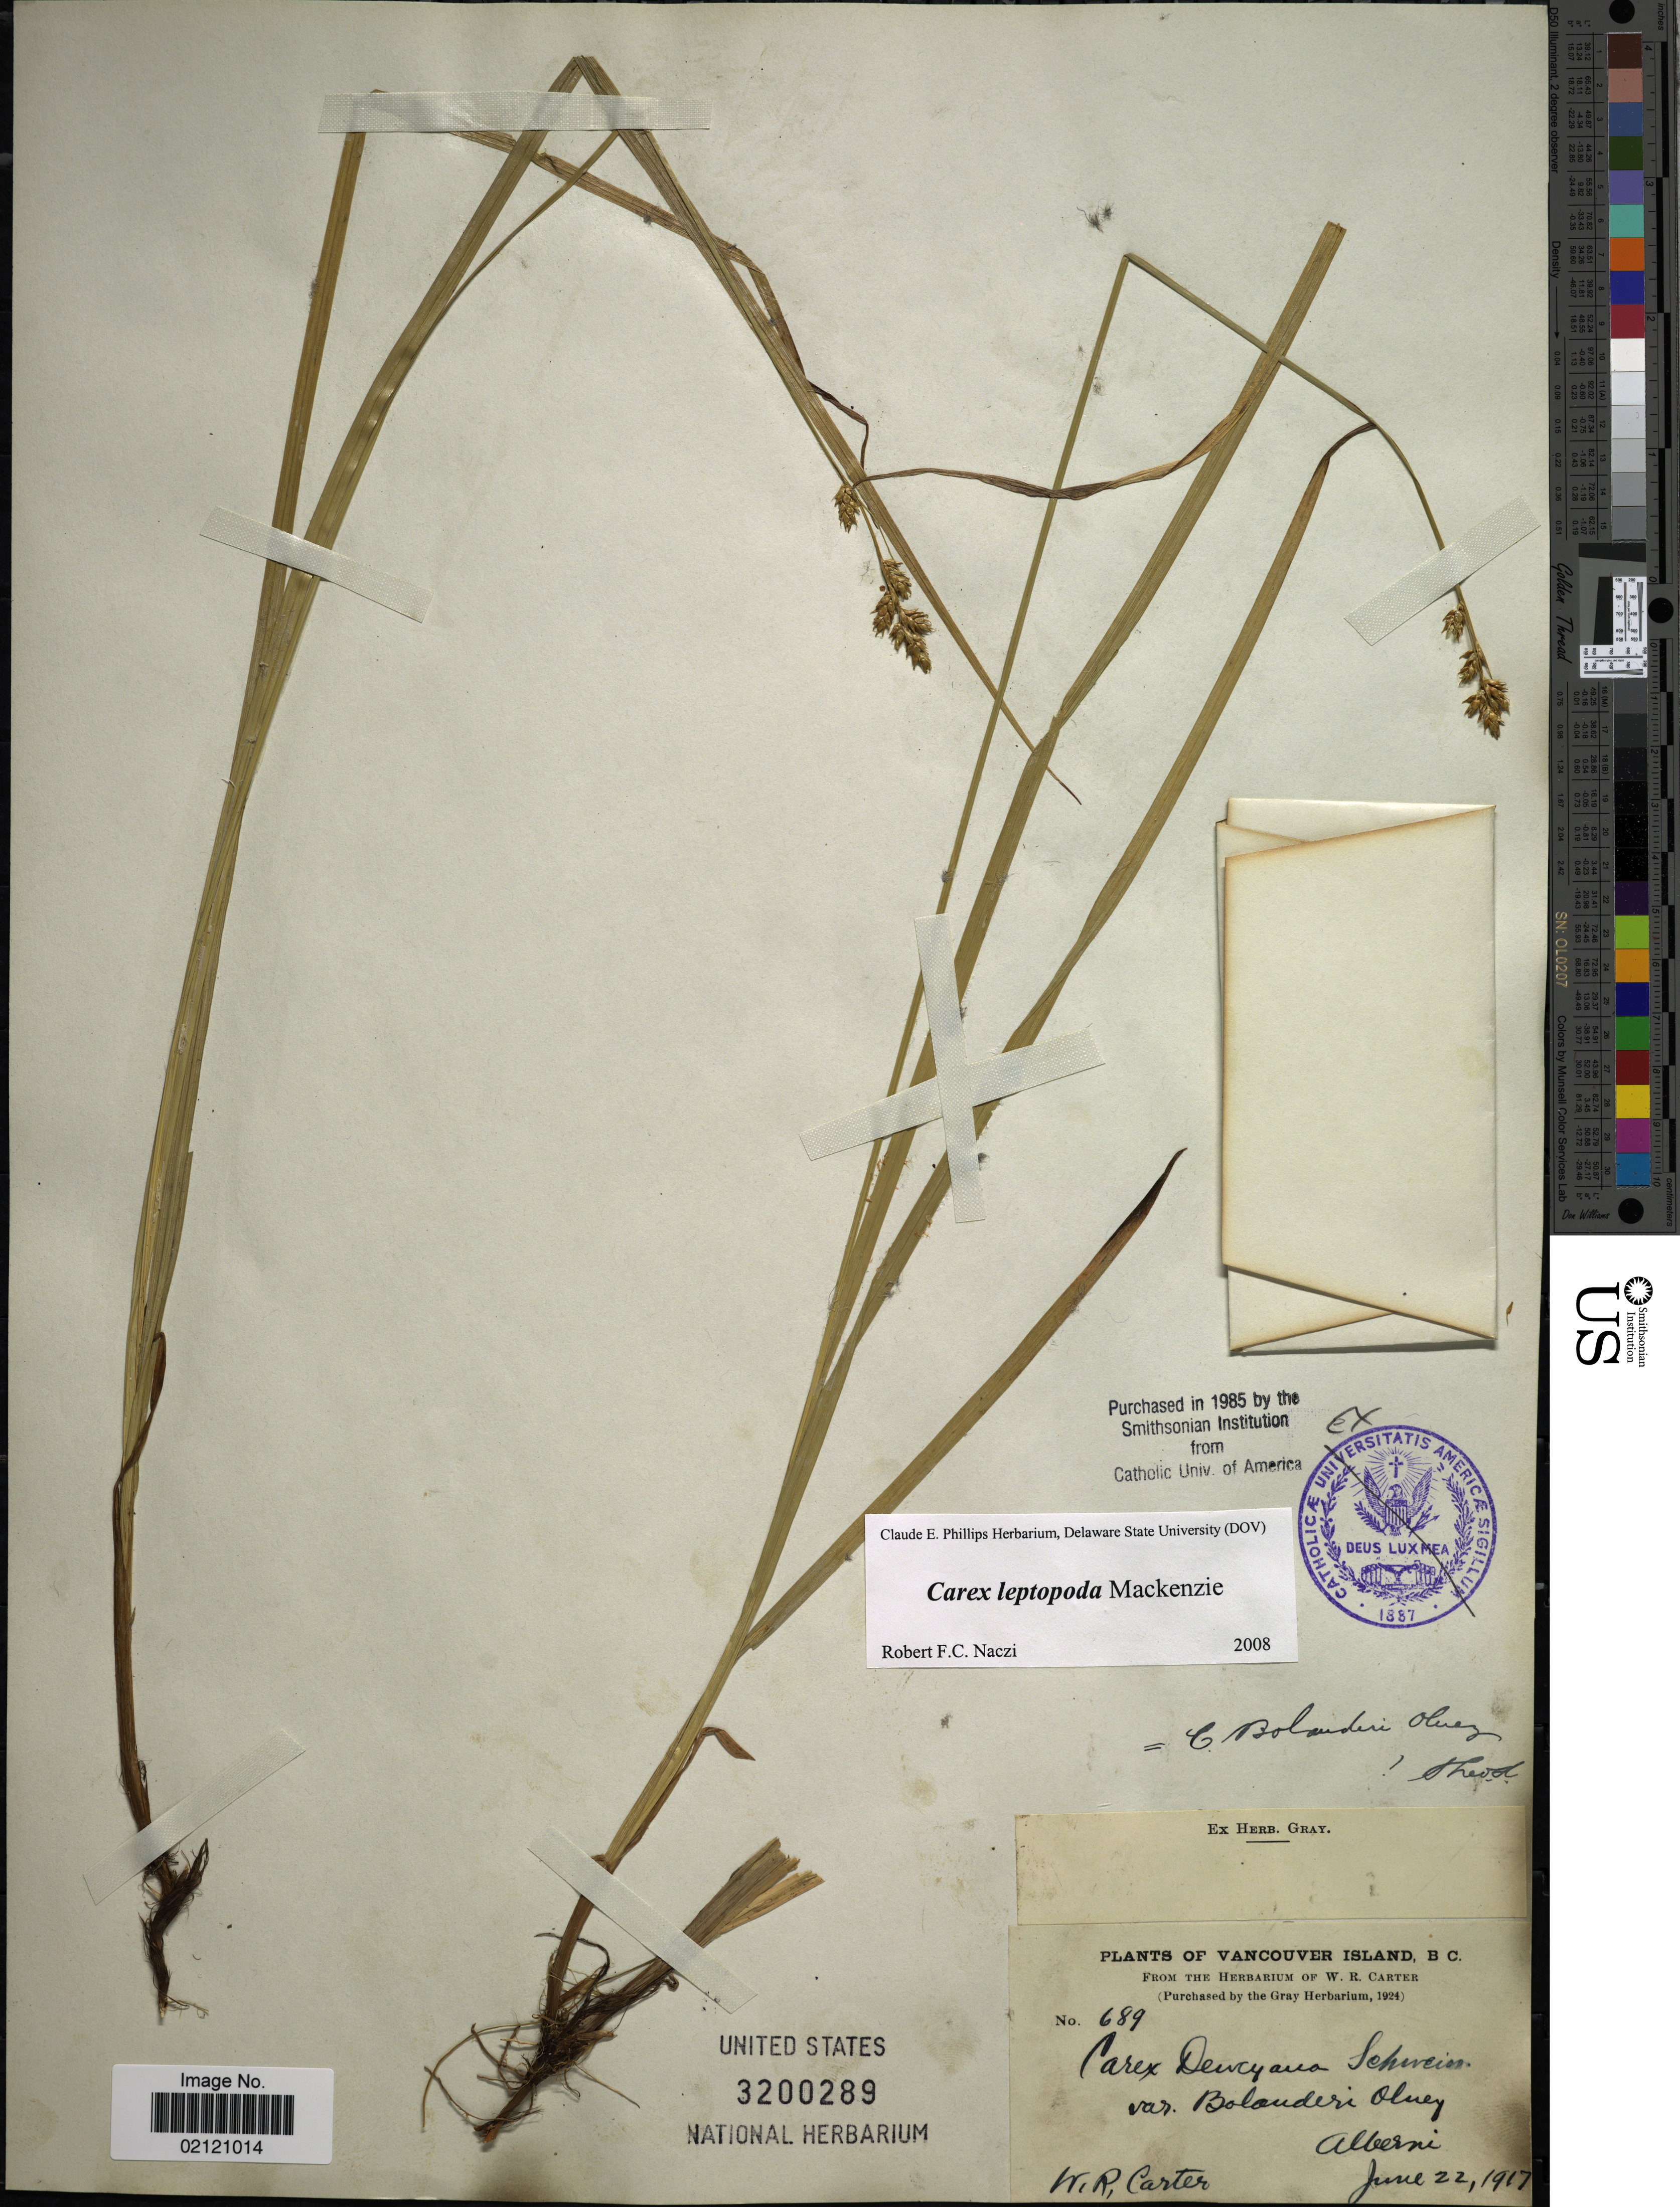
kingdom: Plantae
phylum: Tracheophyta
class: Liliopsida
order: Poales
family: Cyperaceae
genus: Carex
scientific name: Carex leptopoda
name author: Mack.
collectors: W. R. Carter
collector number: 689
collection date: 1917-06-22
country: Canada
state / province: British Columbia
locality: Vancouver Island, BC, Alberni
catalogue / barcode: US 3200289